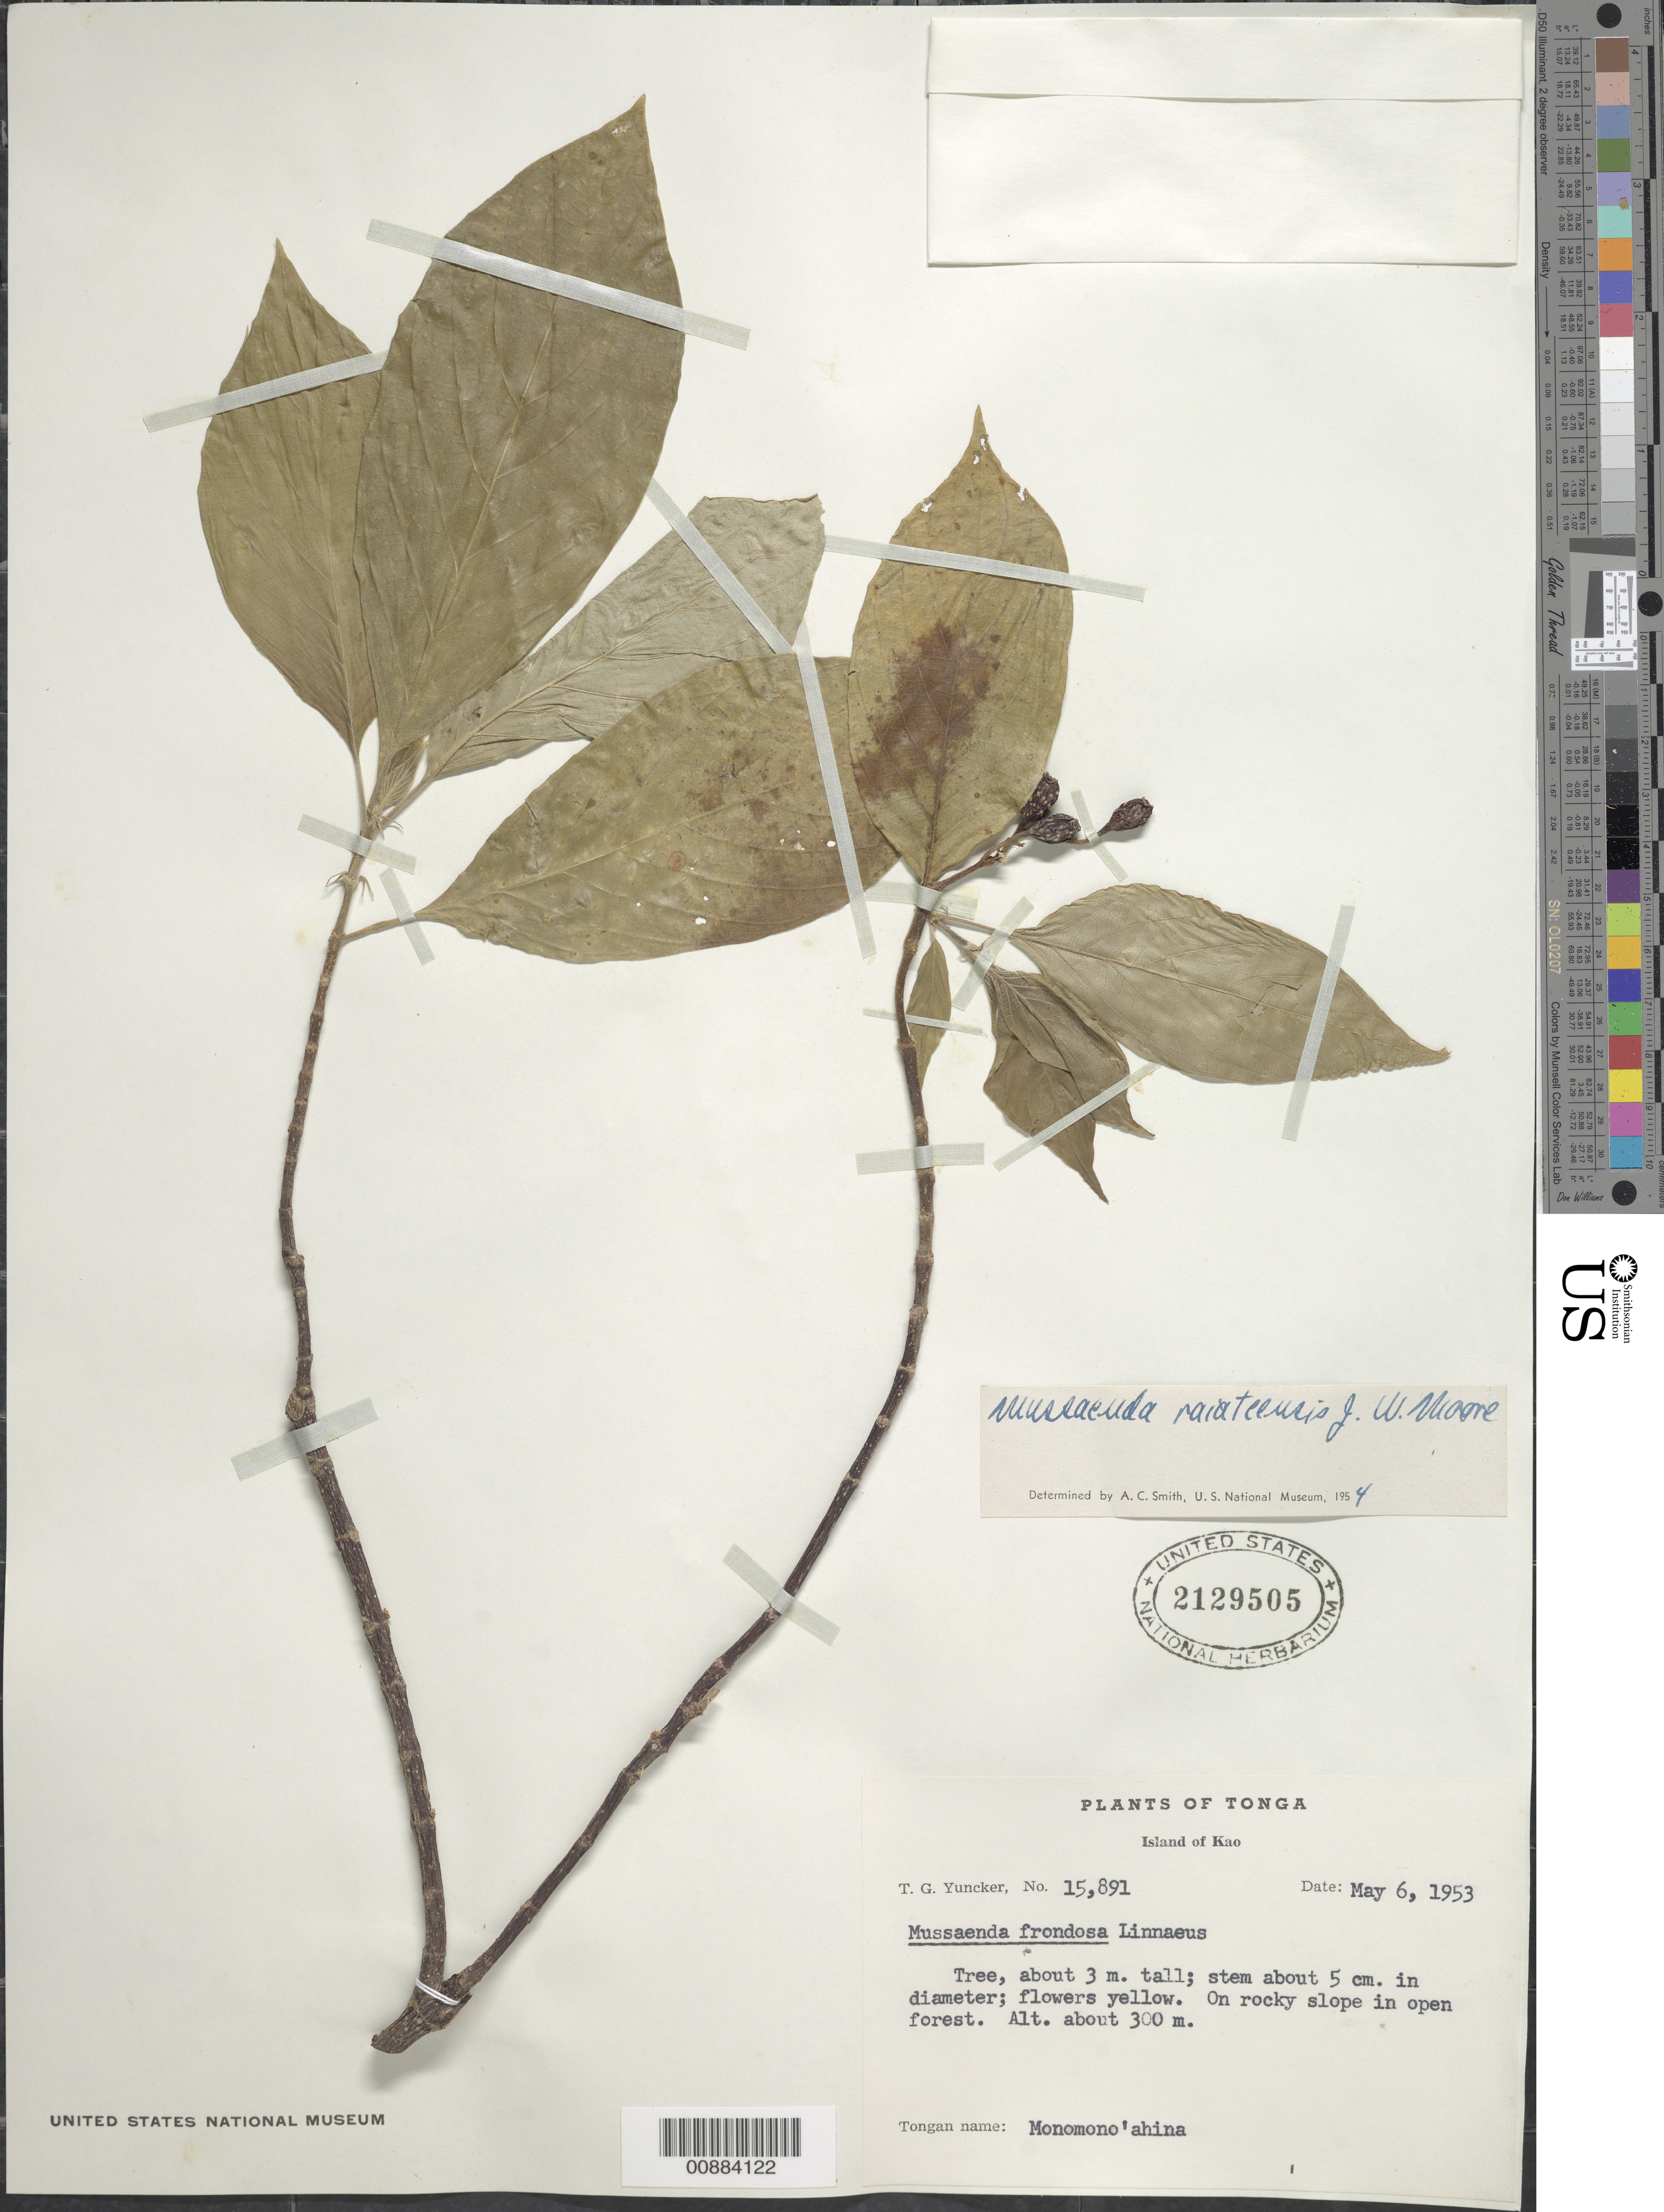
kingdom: Plantae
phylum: Tracheophyta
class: Magnoliopsida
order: Gentianales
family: Rubiaceae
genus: Mussaenda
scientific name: Mussaenda frondosa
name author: L.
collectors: T. G. Yuncker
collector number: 15891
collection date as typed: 06 May 1953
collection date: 1953-05-06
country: Tonga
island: Kao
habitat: on rocky slope in open forest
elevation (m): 300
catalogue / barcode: US 2129505